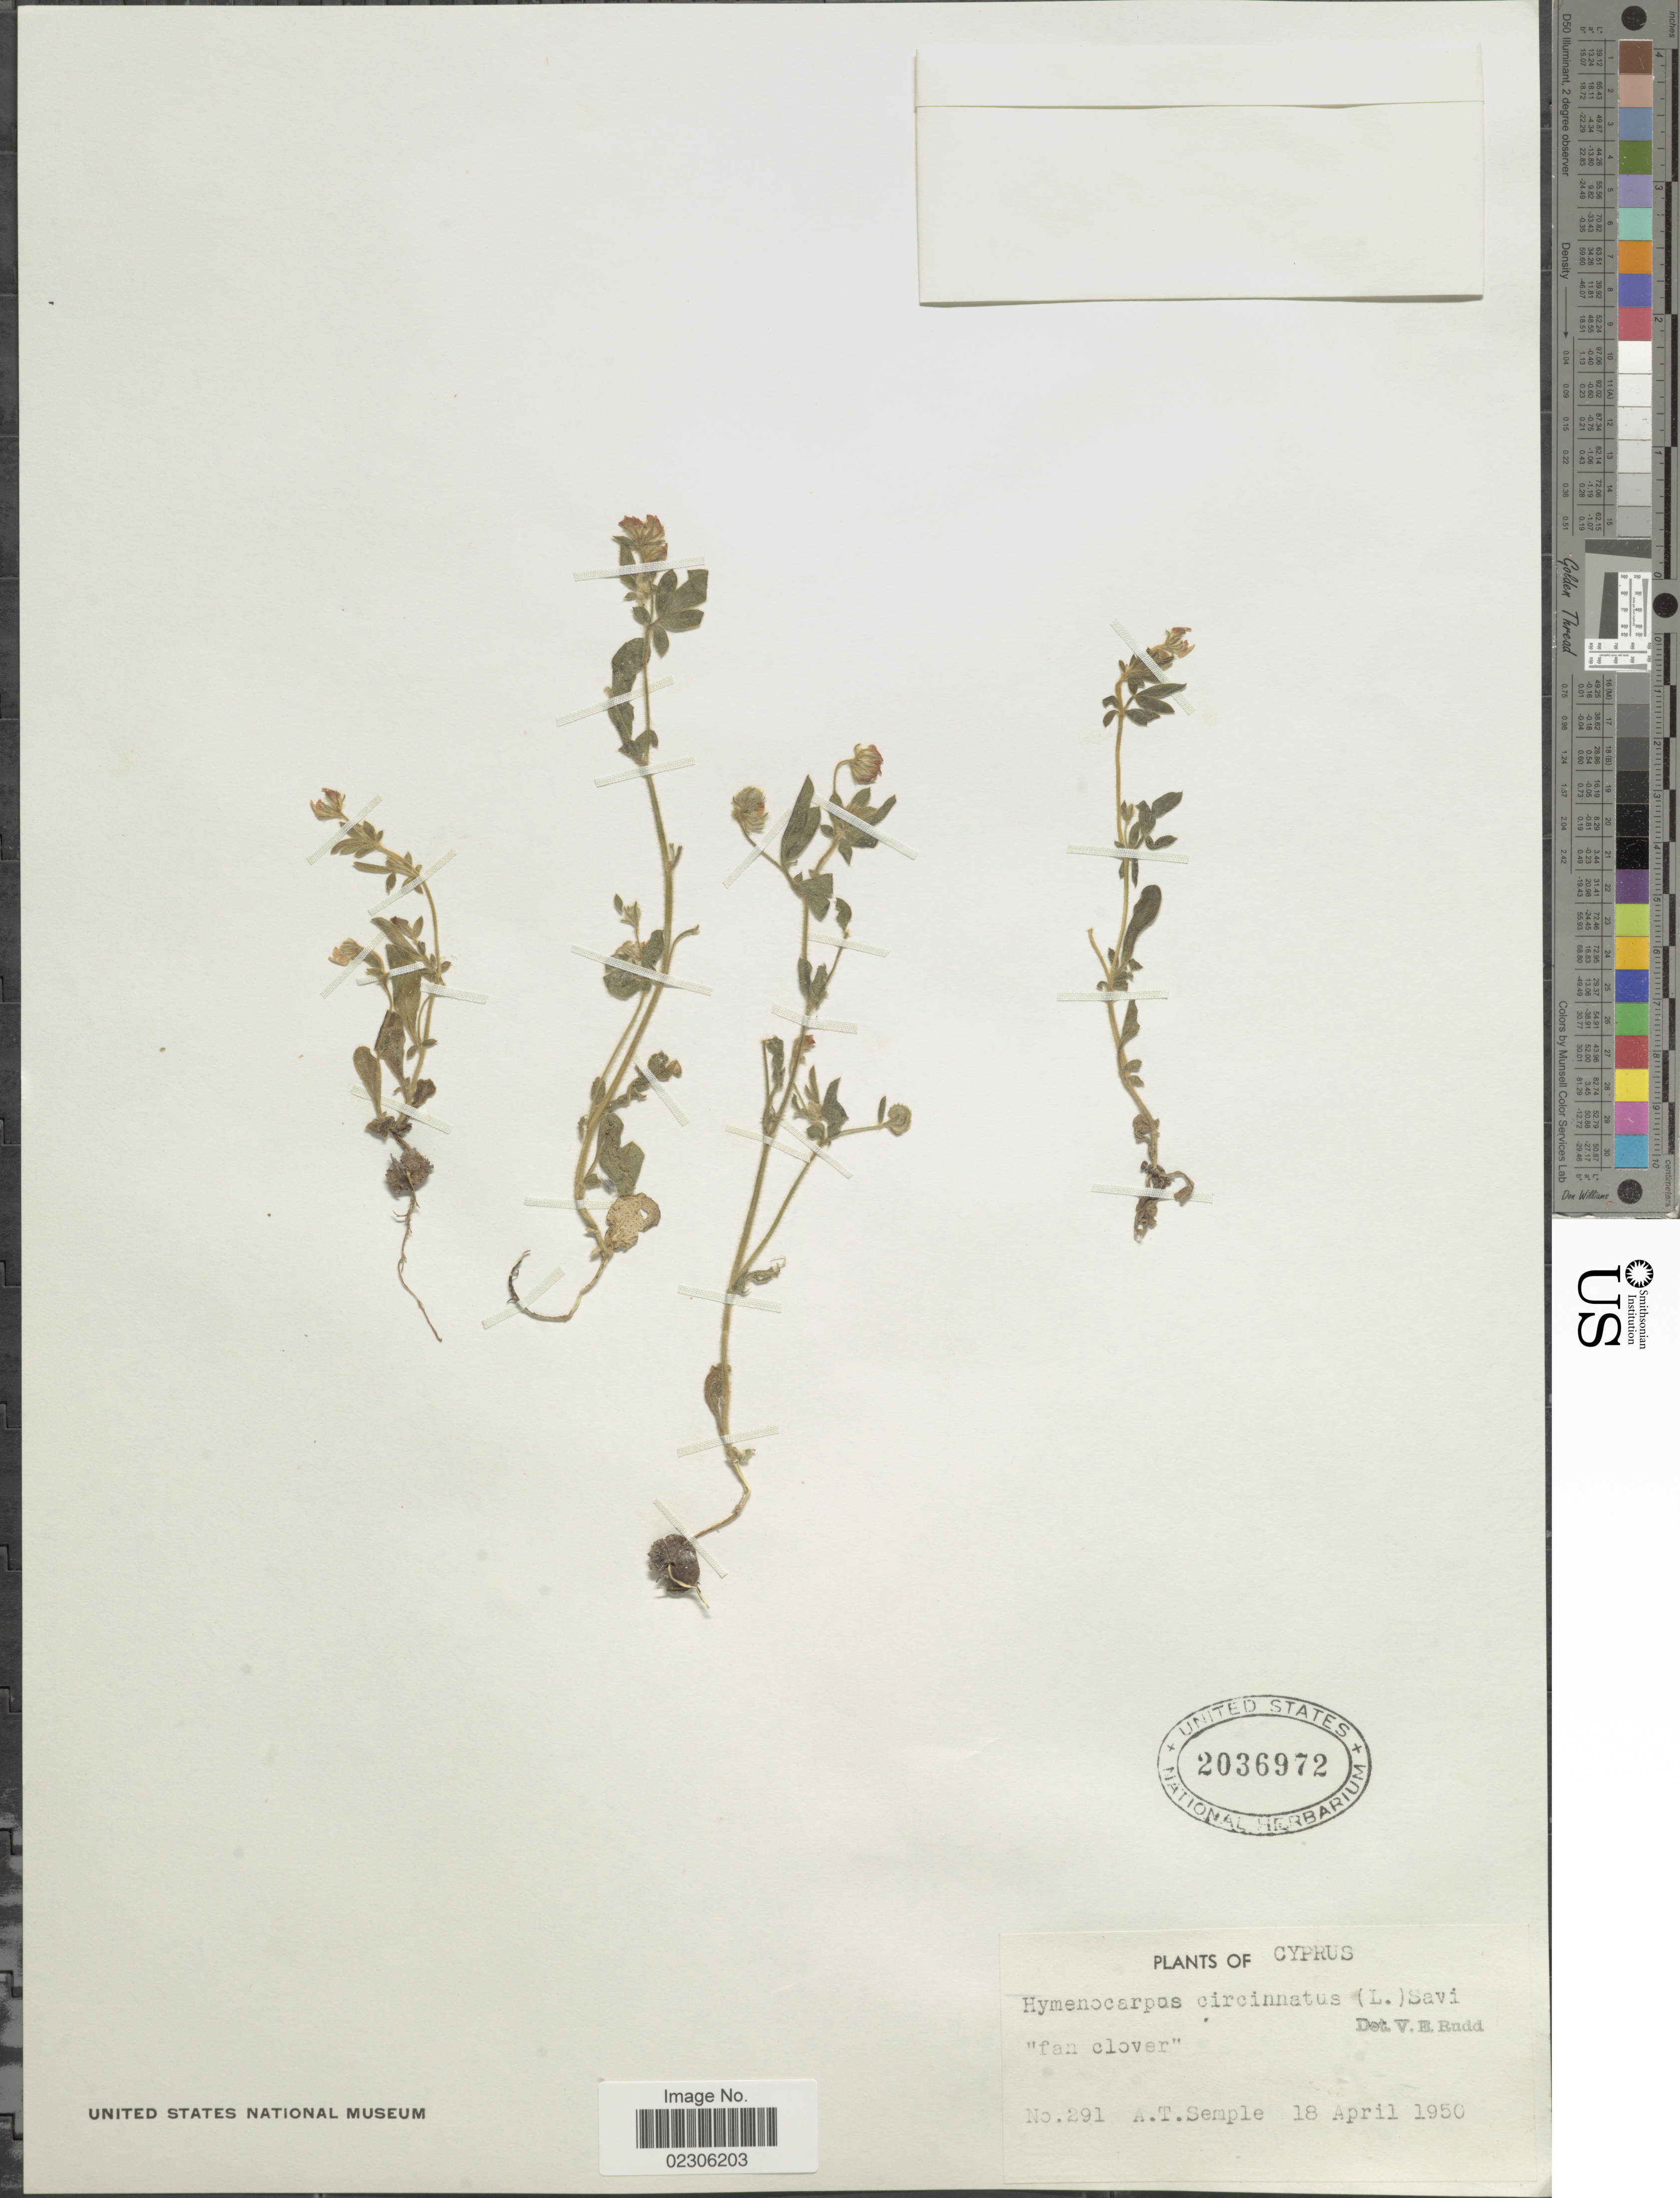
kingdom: Plantae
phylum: Tracheophyta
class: Magnoliopsida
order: Fabales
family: Fabaceae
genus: Hymenocarpos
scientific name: Hymenocarpos circinnatus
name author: (L.) Savi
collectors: A. Semple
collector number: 291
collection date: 1950-04-18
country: Cyprus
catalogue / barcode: US 2036972